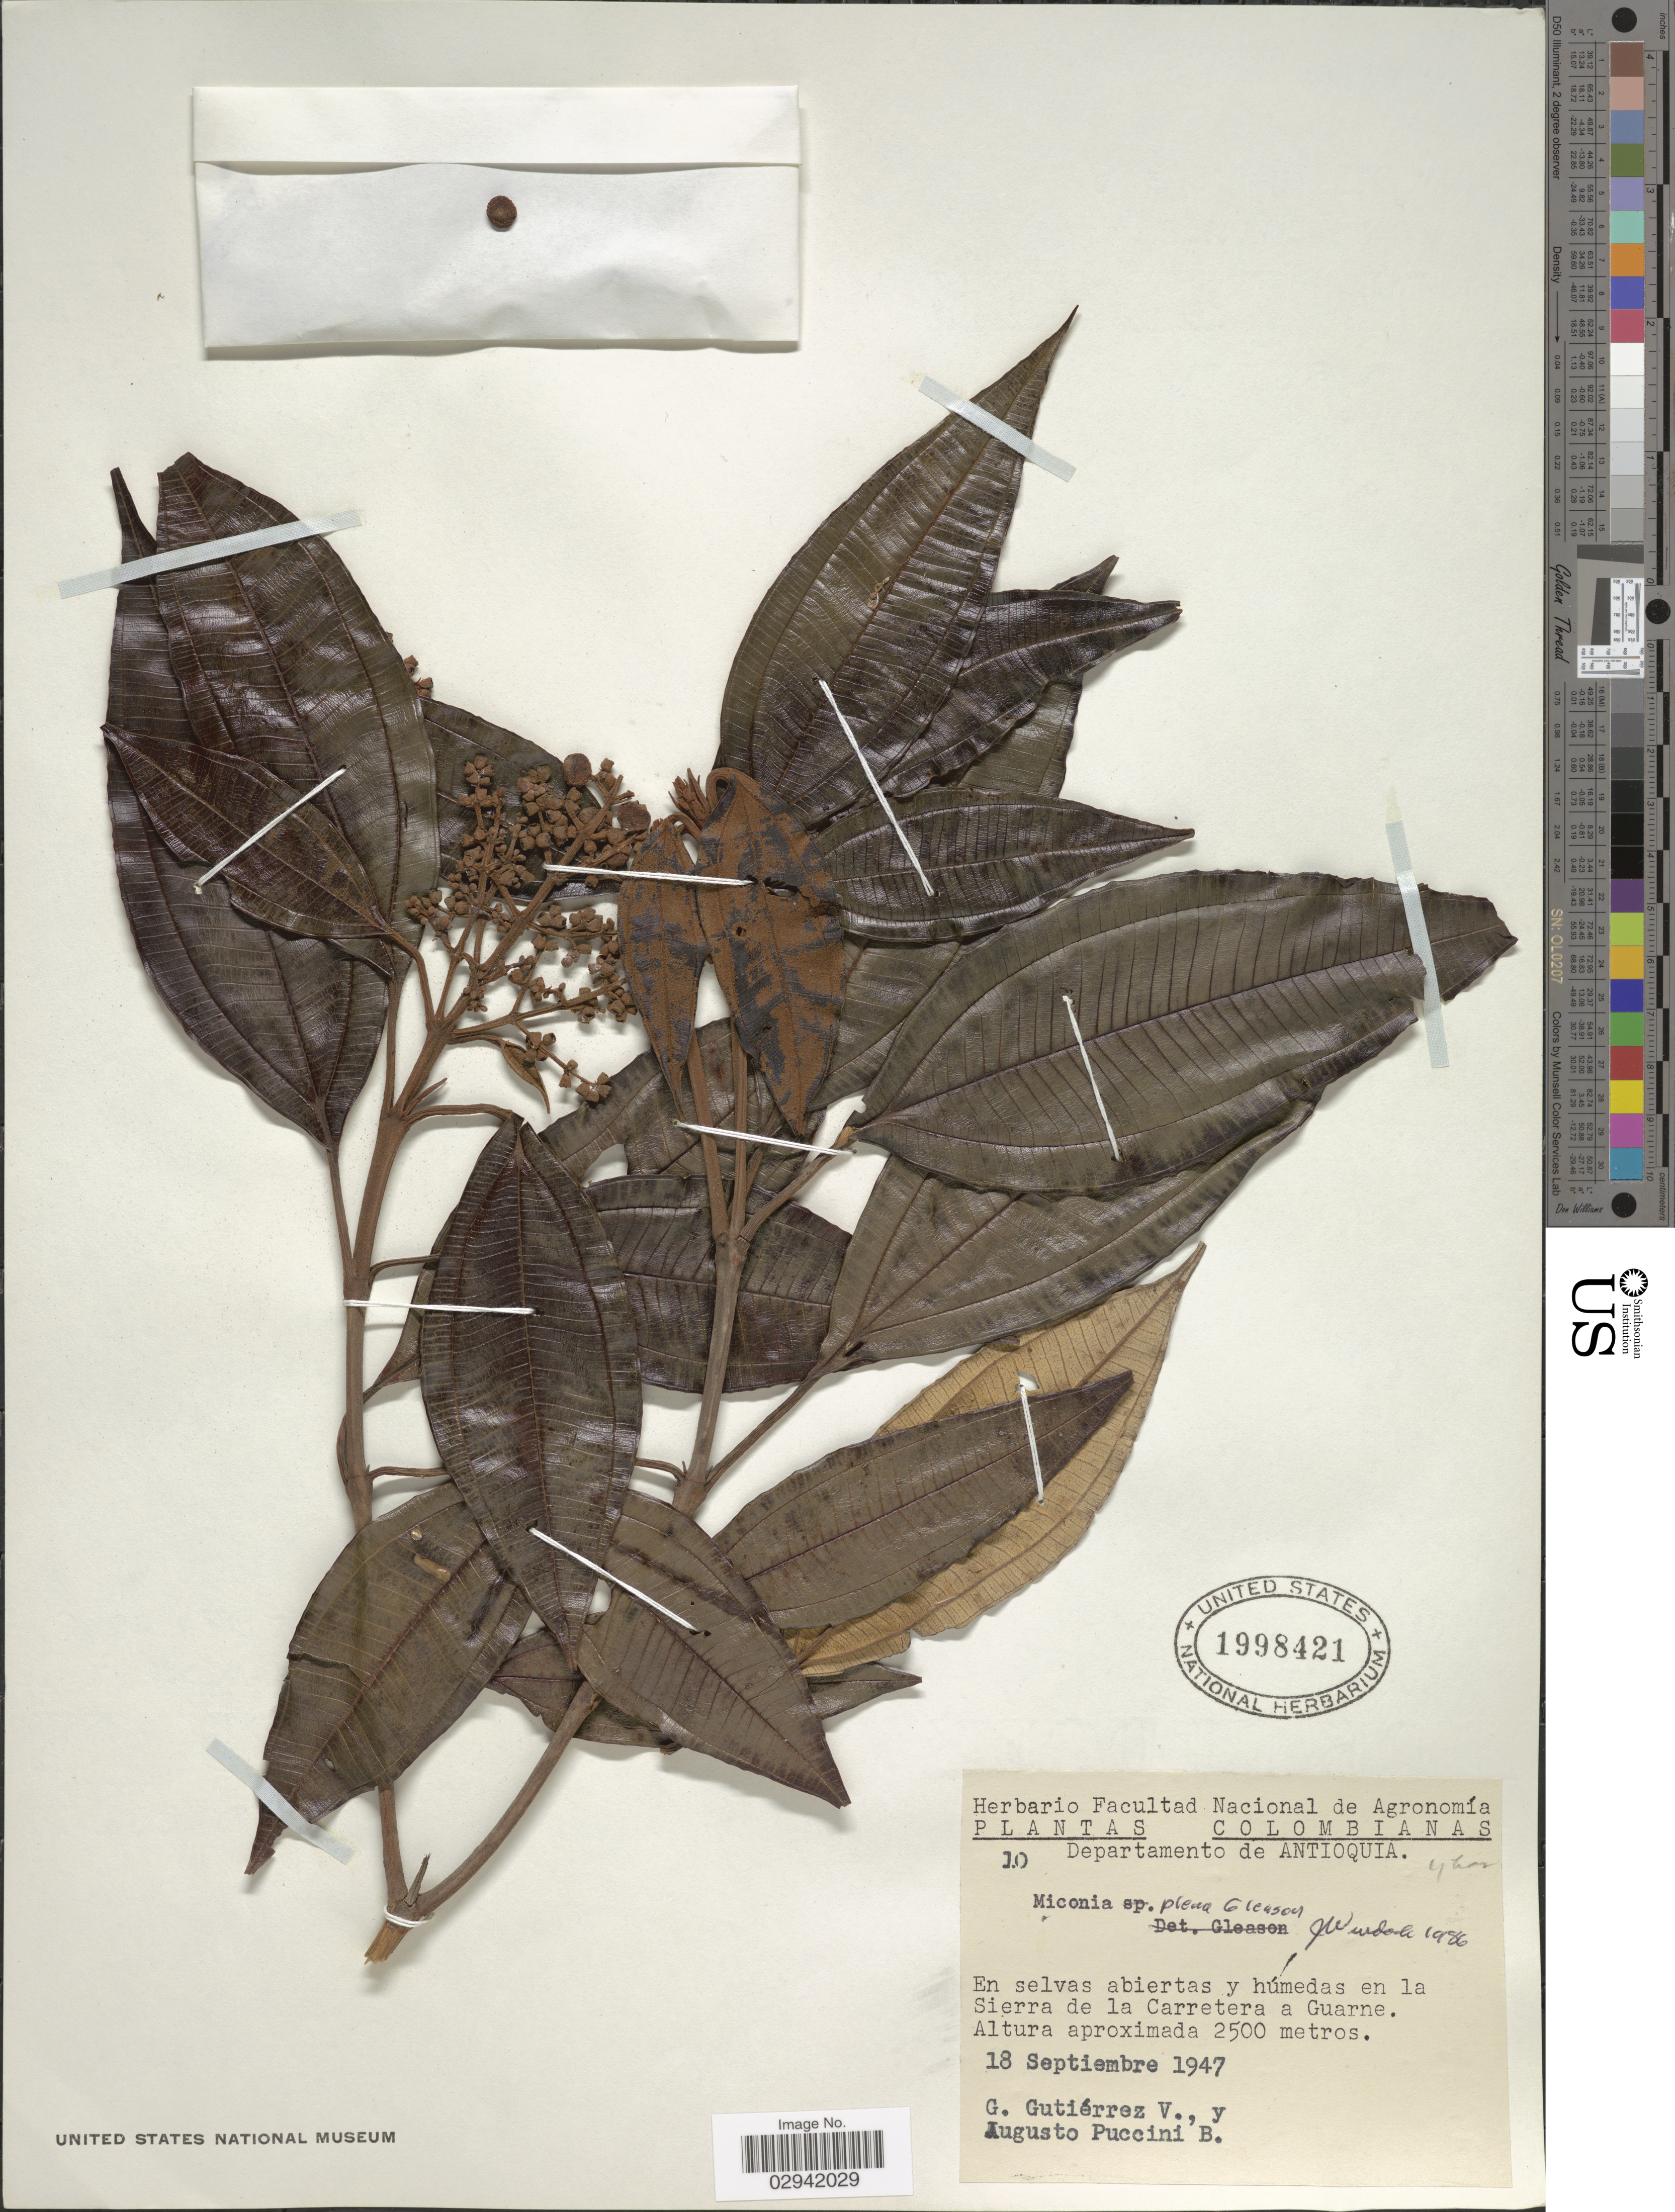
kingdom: Plantae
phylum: Tracheophyta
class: Magnoliopsida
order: Myrtales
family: Melastomataceae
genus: Miconia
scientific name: Miconia plena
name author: Gleason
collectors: G. Gutiérrez V. & A. Puccini B.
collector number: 10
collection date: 1947-09-18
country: Colombia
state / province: Antioquia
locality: Departamento de Antioquia. En la Sierra de la Carretera a Guarne.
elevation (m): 2500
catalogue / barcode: US 1998421